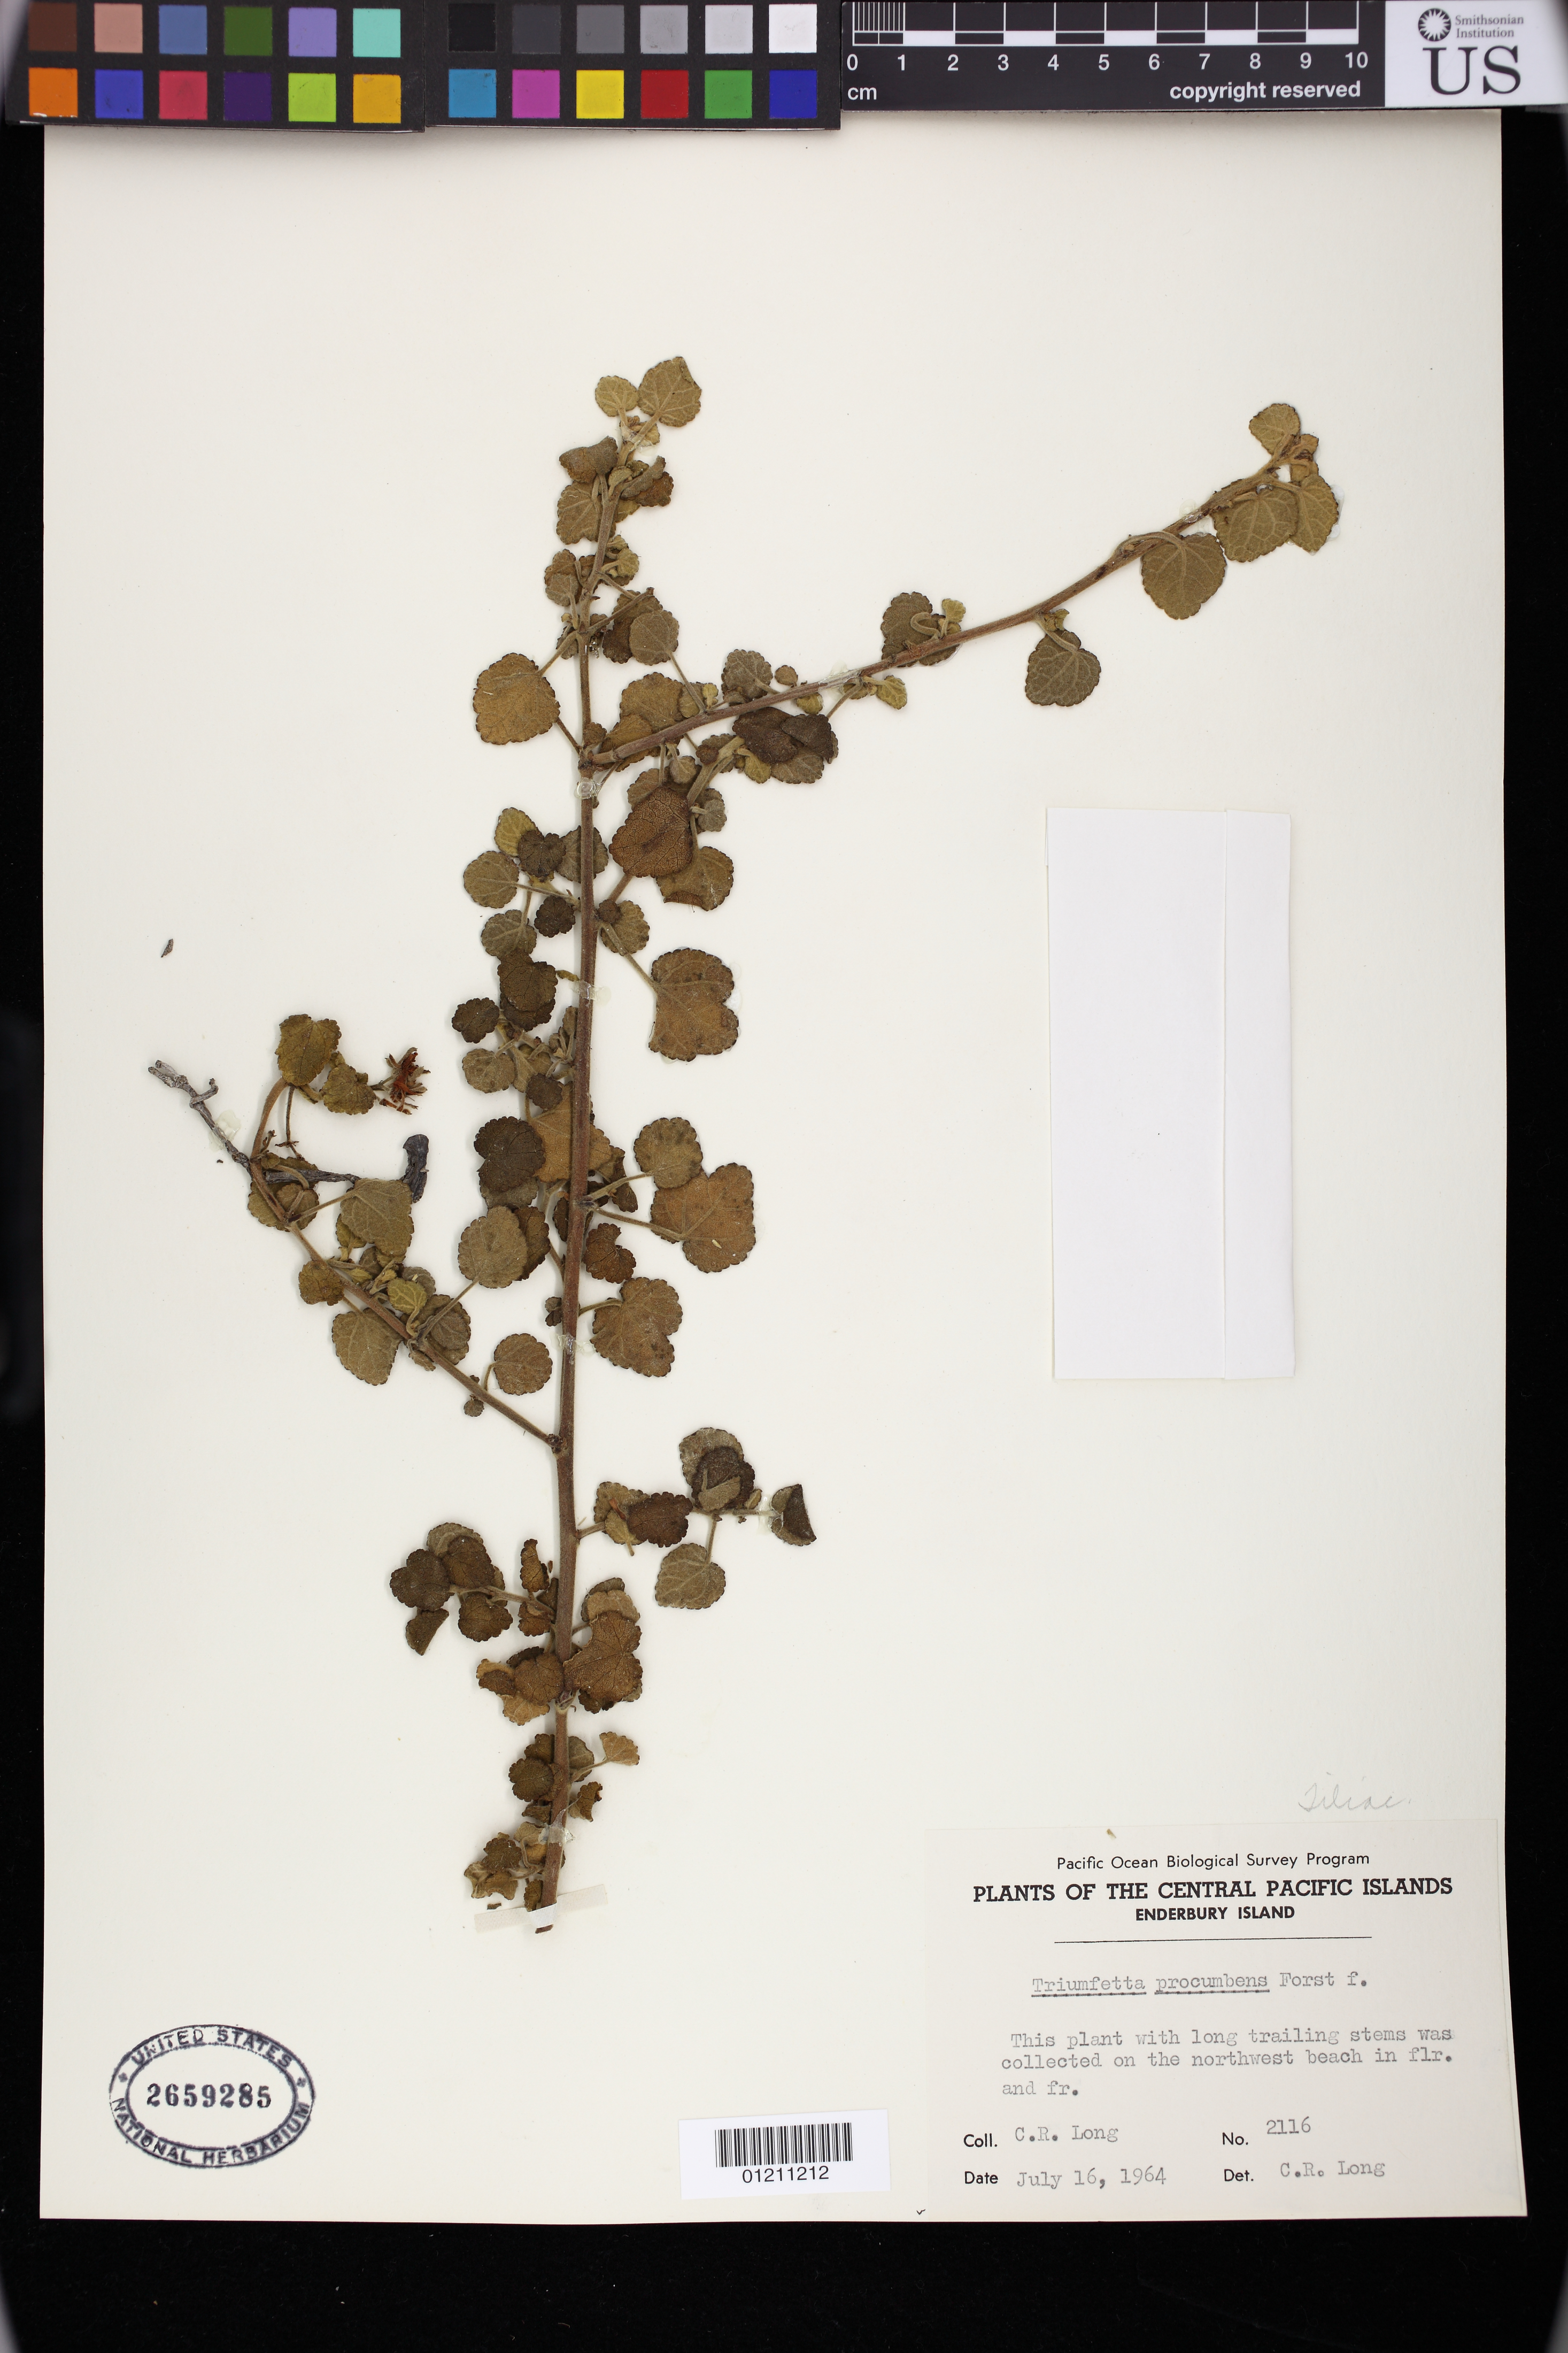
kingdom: Plantae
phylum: Tracheophyta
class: Magnoliopsida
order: Malvales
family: Malvaceae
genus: Triumfetta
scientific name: Triumfetta procumbens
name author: G. Forst.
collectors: C. R. Long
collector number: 2116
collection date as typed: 16 Jul 1964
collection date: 1964-07-16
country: Kiribati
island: Enderbury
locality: Enderbury Island, northwest beach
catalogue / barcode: US 2659285